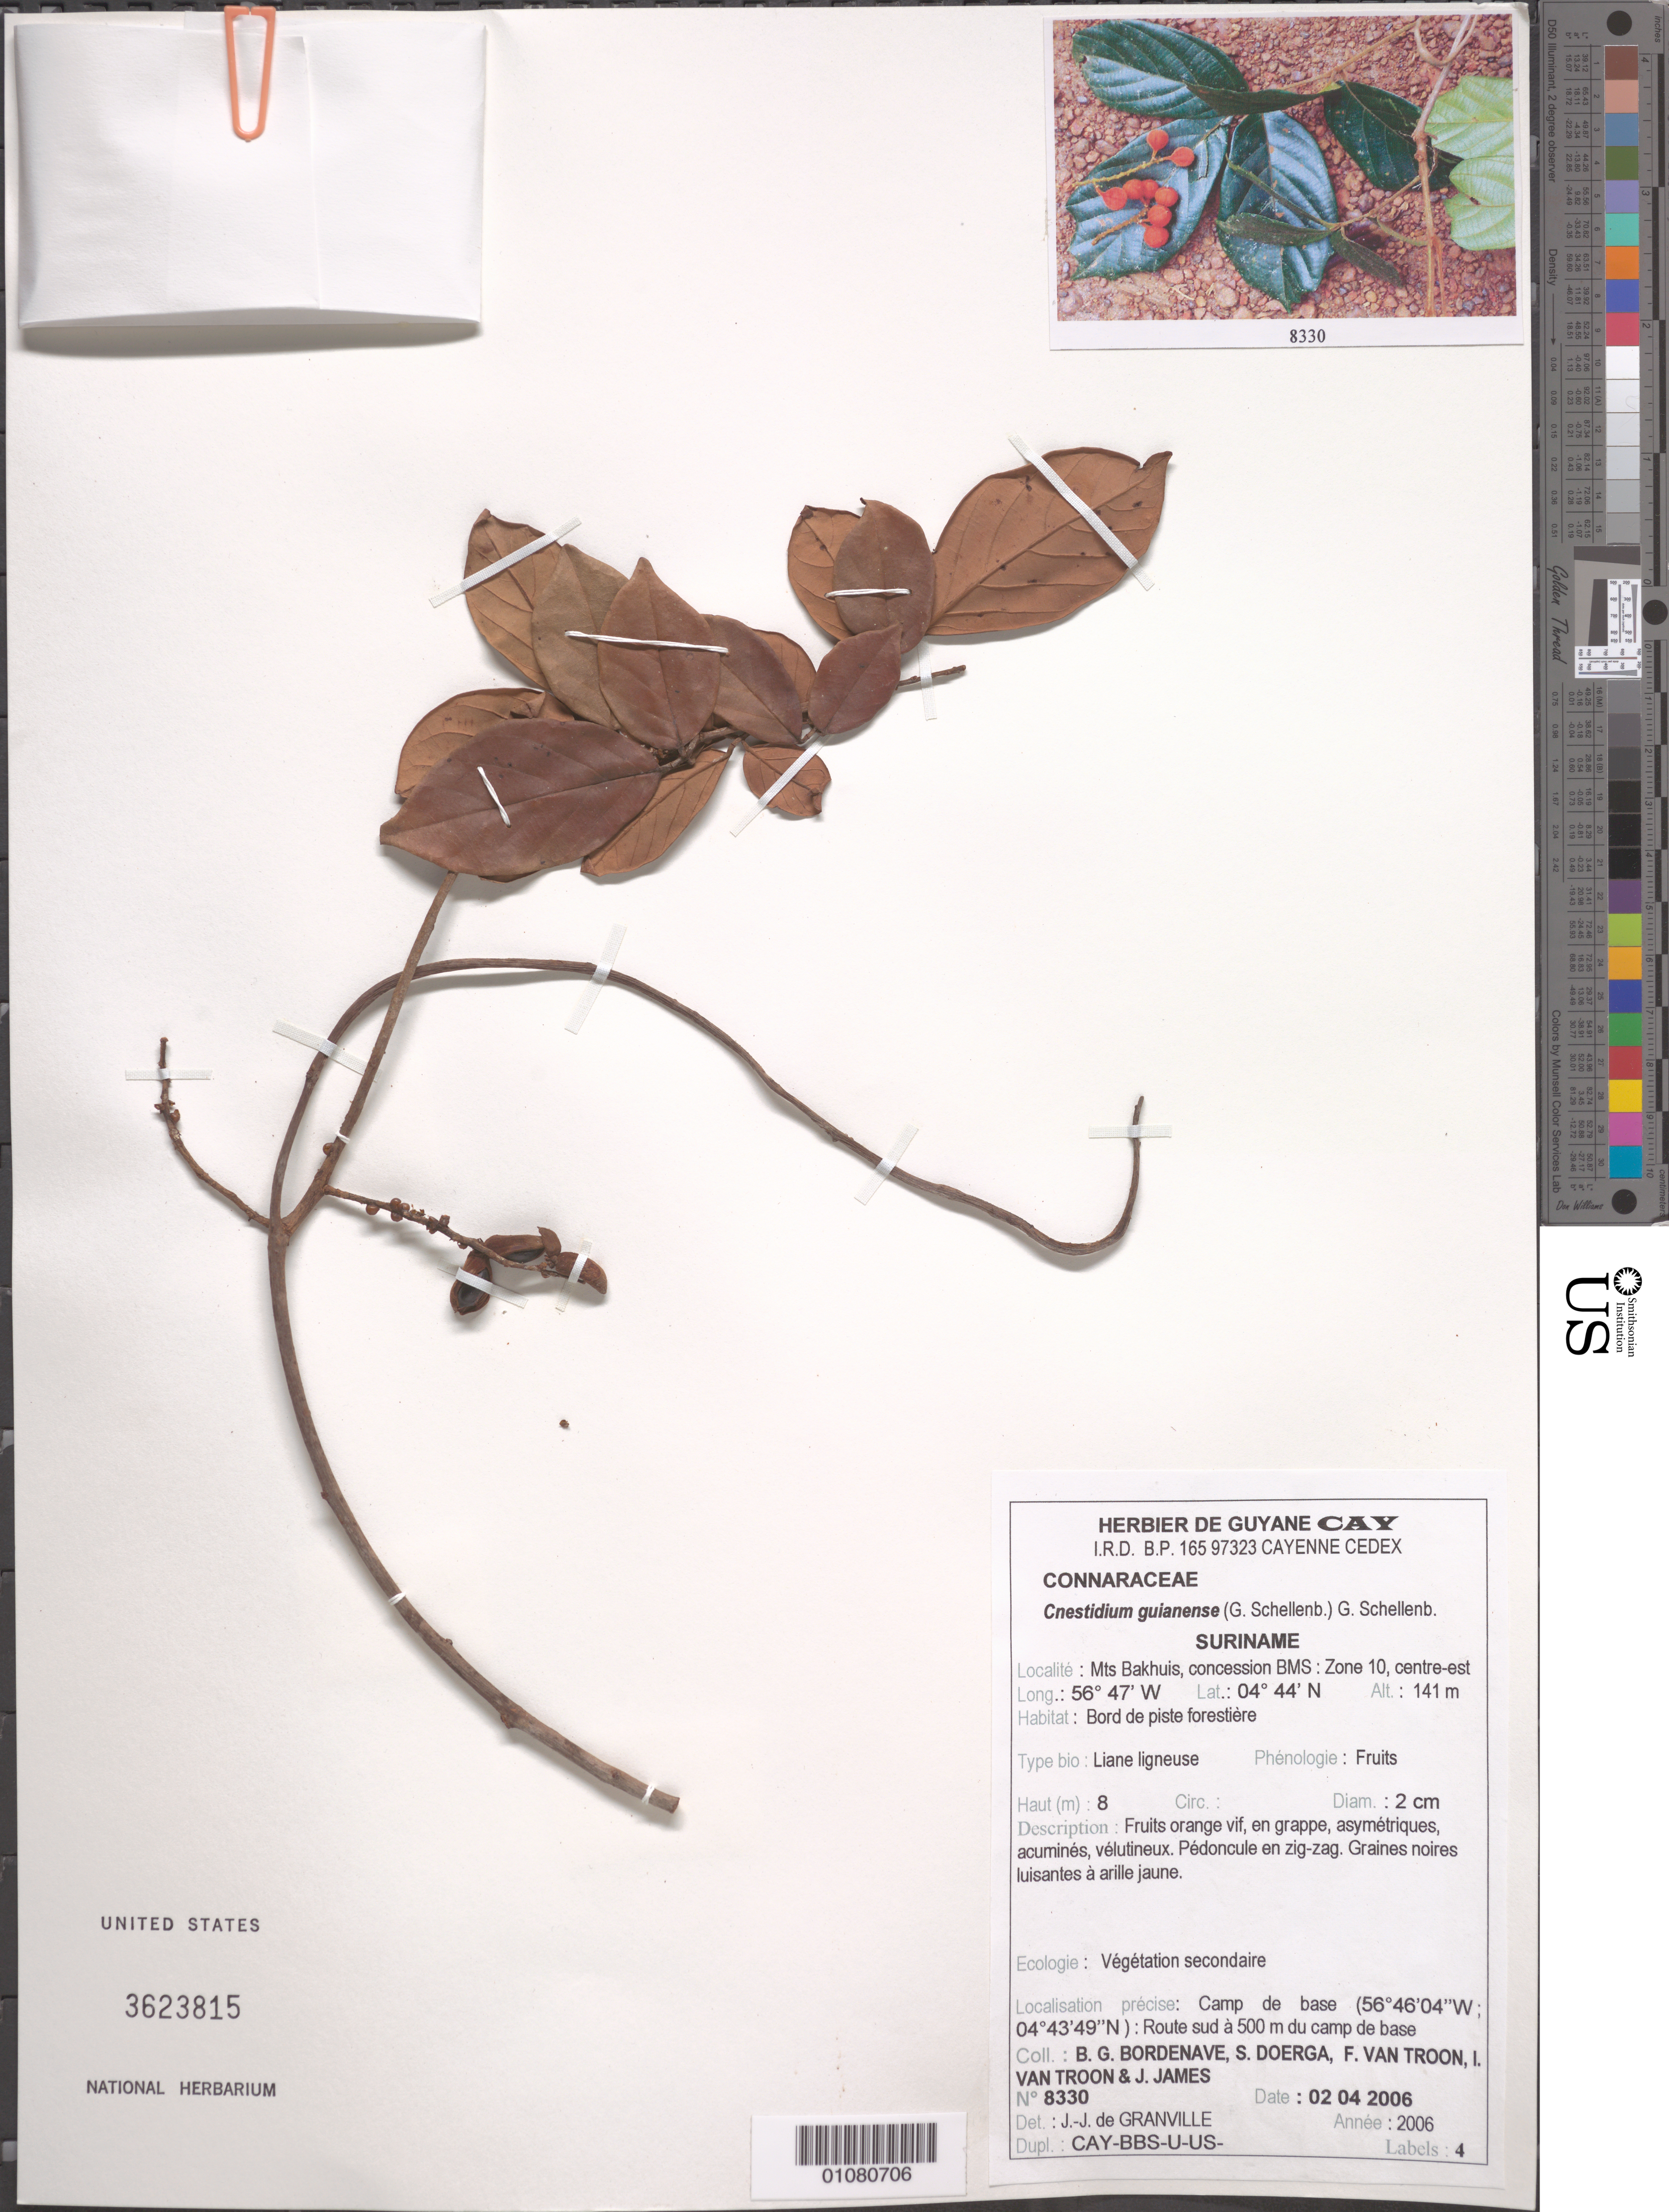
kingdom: Plantae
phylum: Tracheophyta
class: Magnoliopsida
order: Oxalidales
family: Connaraceae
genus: Cnestidium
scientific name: Cnestidium guianense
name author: (G. Schellenb.) G. Schellenb.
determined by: Granville, J. J. de, (CAY), Institut de Recherche pour le Developpement (IRD) (FRENCH GUIANA)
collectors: B. Bordenave, S. Doerga, F. Van Troon, I. van Troon & J. James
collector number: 8330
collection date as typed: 2-Apr-06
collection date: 2006-04-02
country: Suriname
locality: Mts Bakhuis, concession BMS : Zone 10, centre-est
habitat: Bord de piste forestière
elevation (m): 141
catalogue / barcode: US 3623815